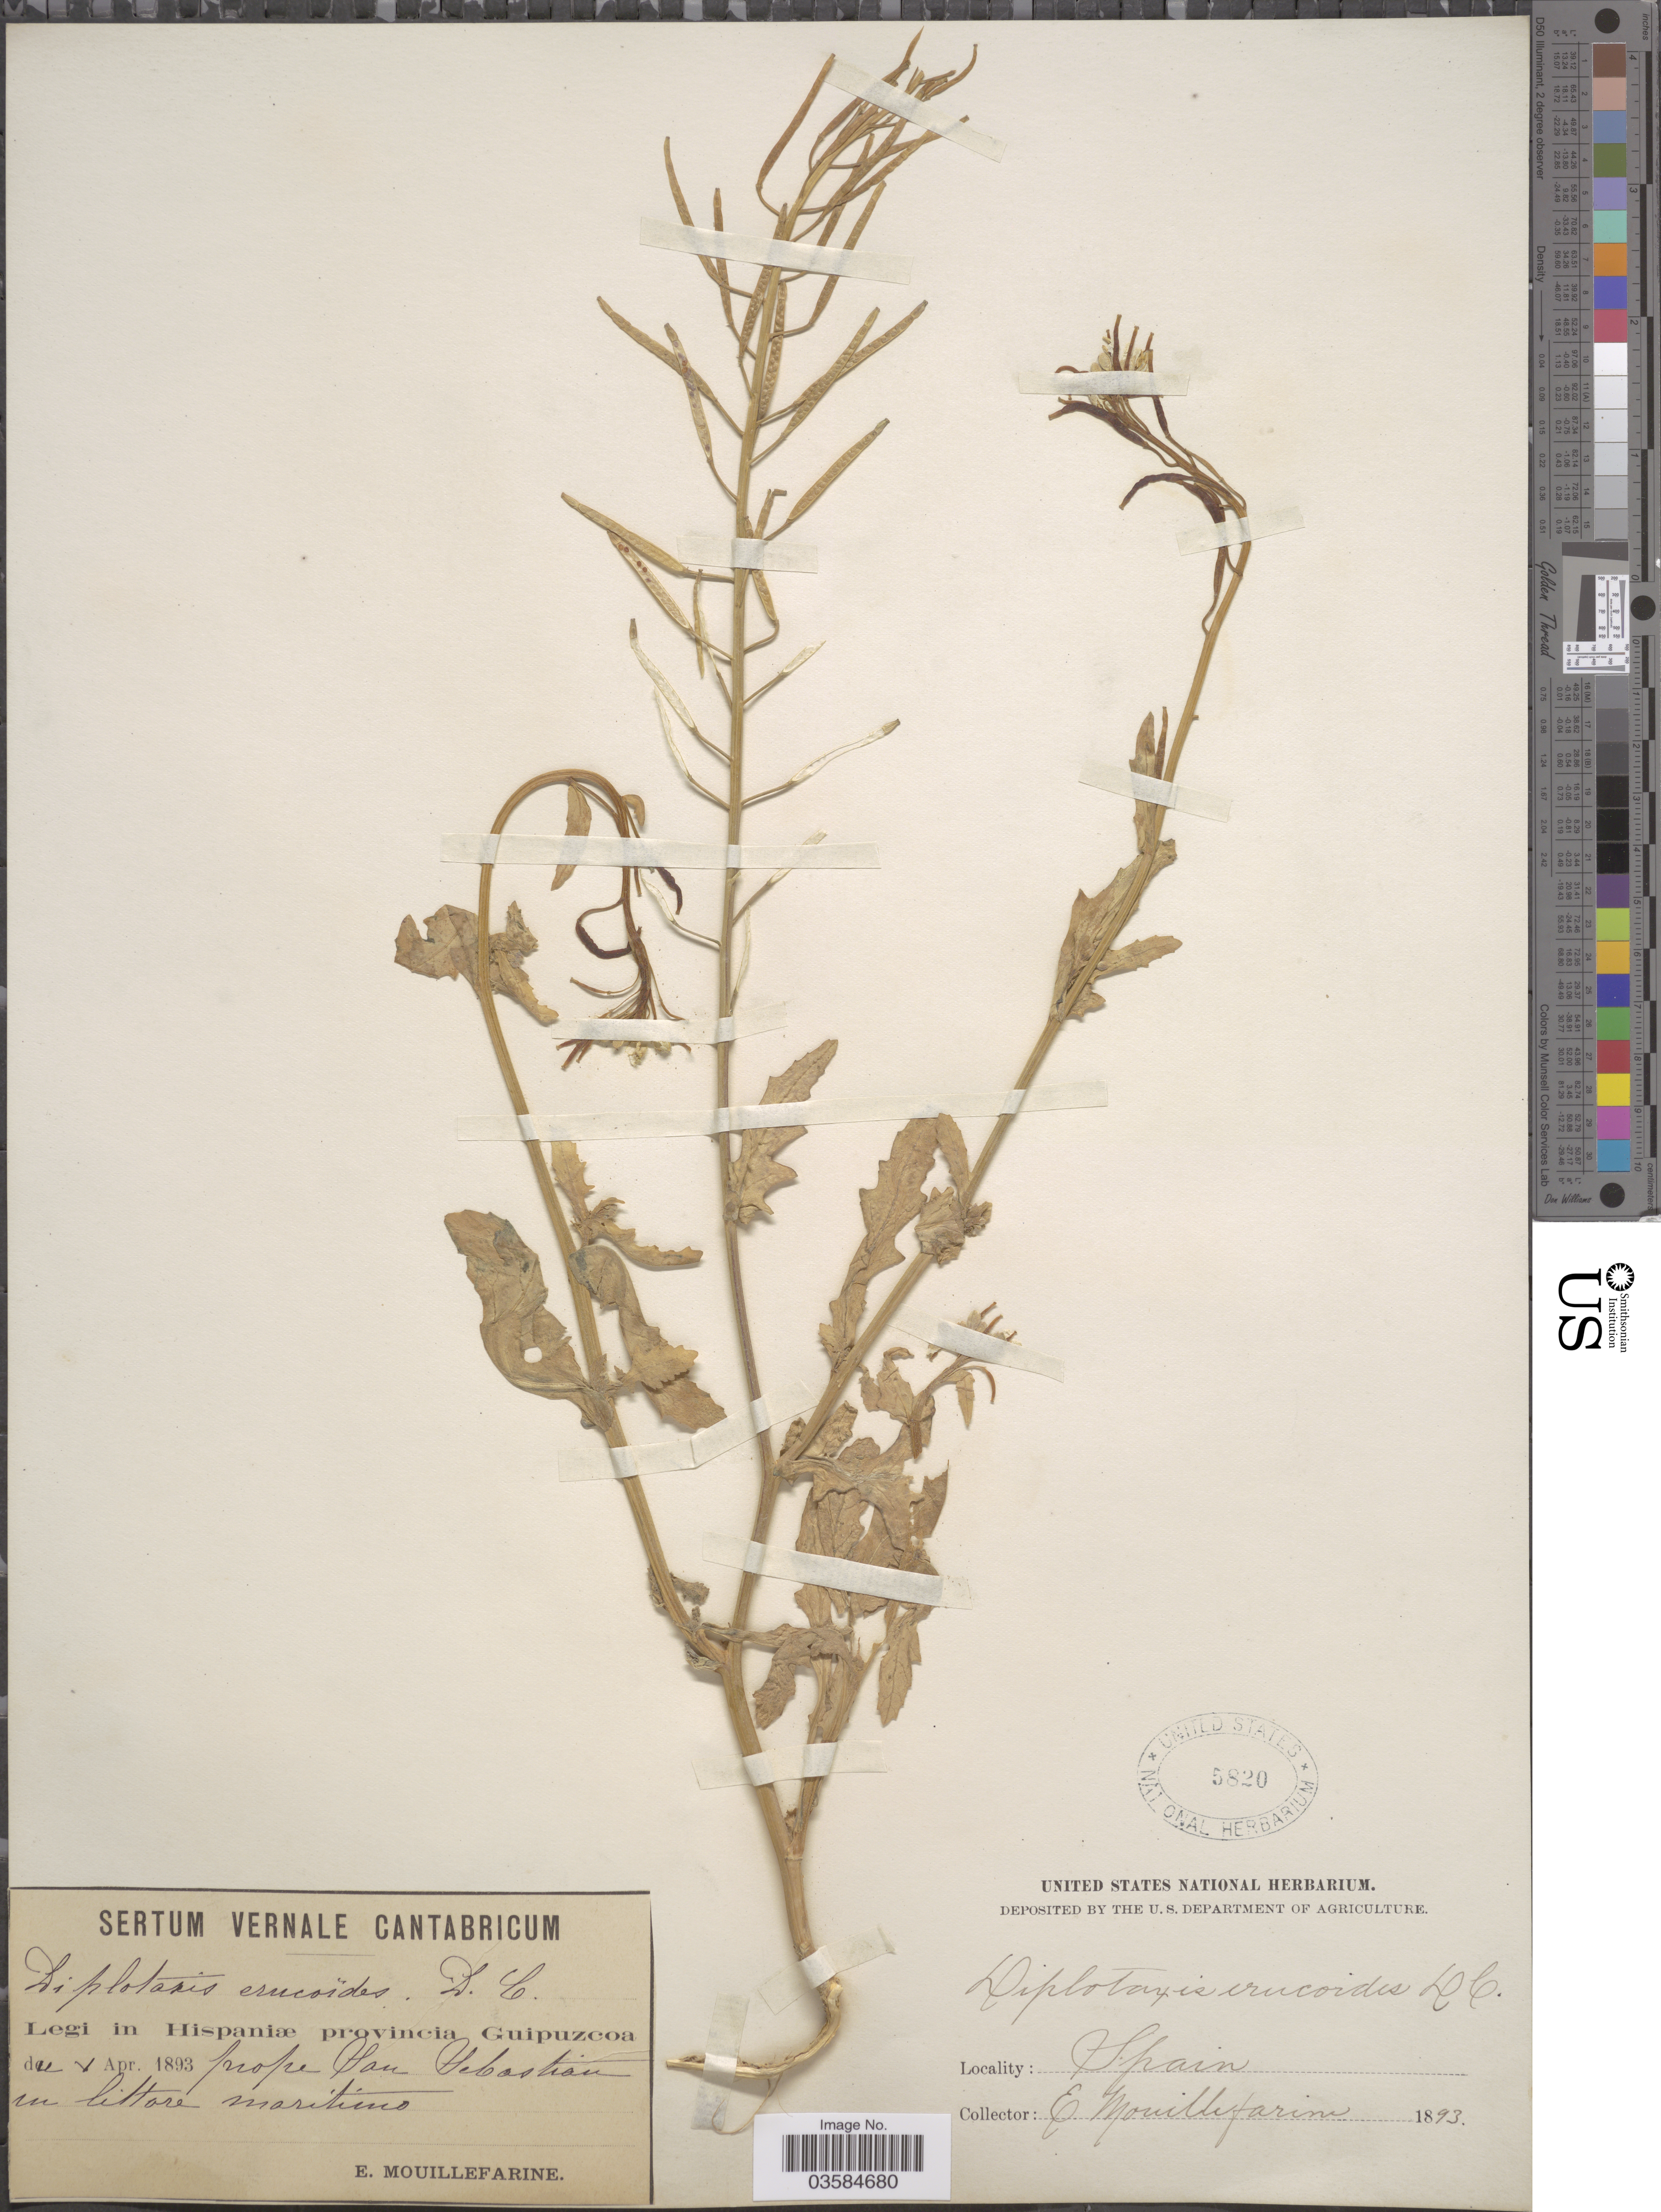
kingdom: Plantae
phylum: Tracheophyta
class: Magnoliopsida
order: Brassicales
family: Brassicaceae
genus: Diplotaxis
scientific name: Diplotaxis erucoides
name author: (L.) DC.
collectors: E. Mouillefarine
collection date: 1893-04-01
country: Spain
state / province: Cantabria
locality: Sertum Vernale Cantabricum. [unsure placement] Hispaniæ provincia Guipuzcoa prope San Sebastian. in littore maritimo.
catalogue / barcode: US 5820